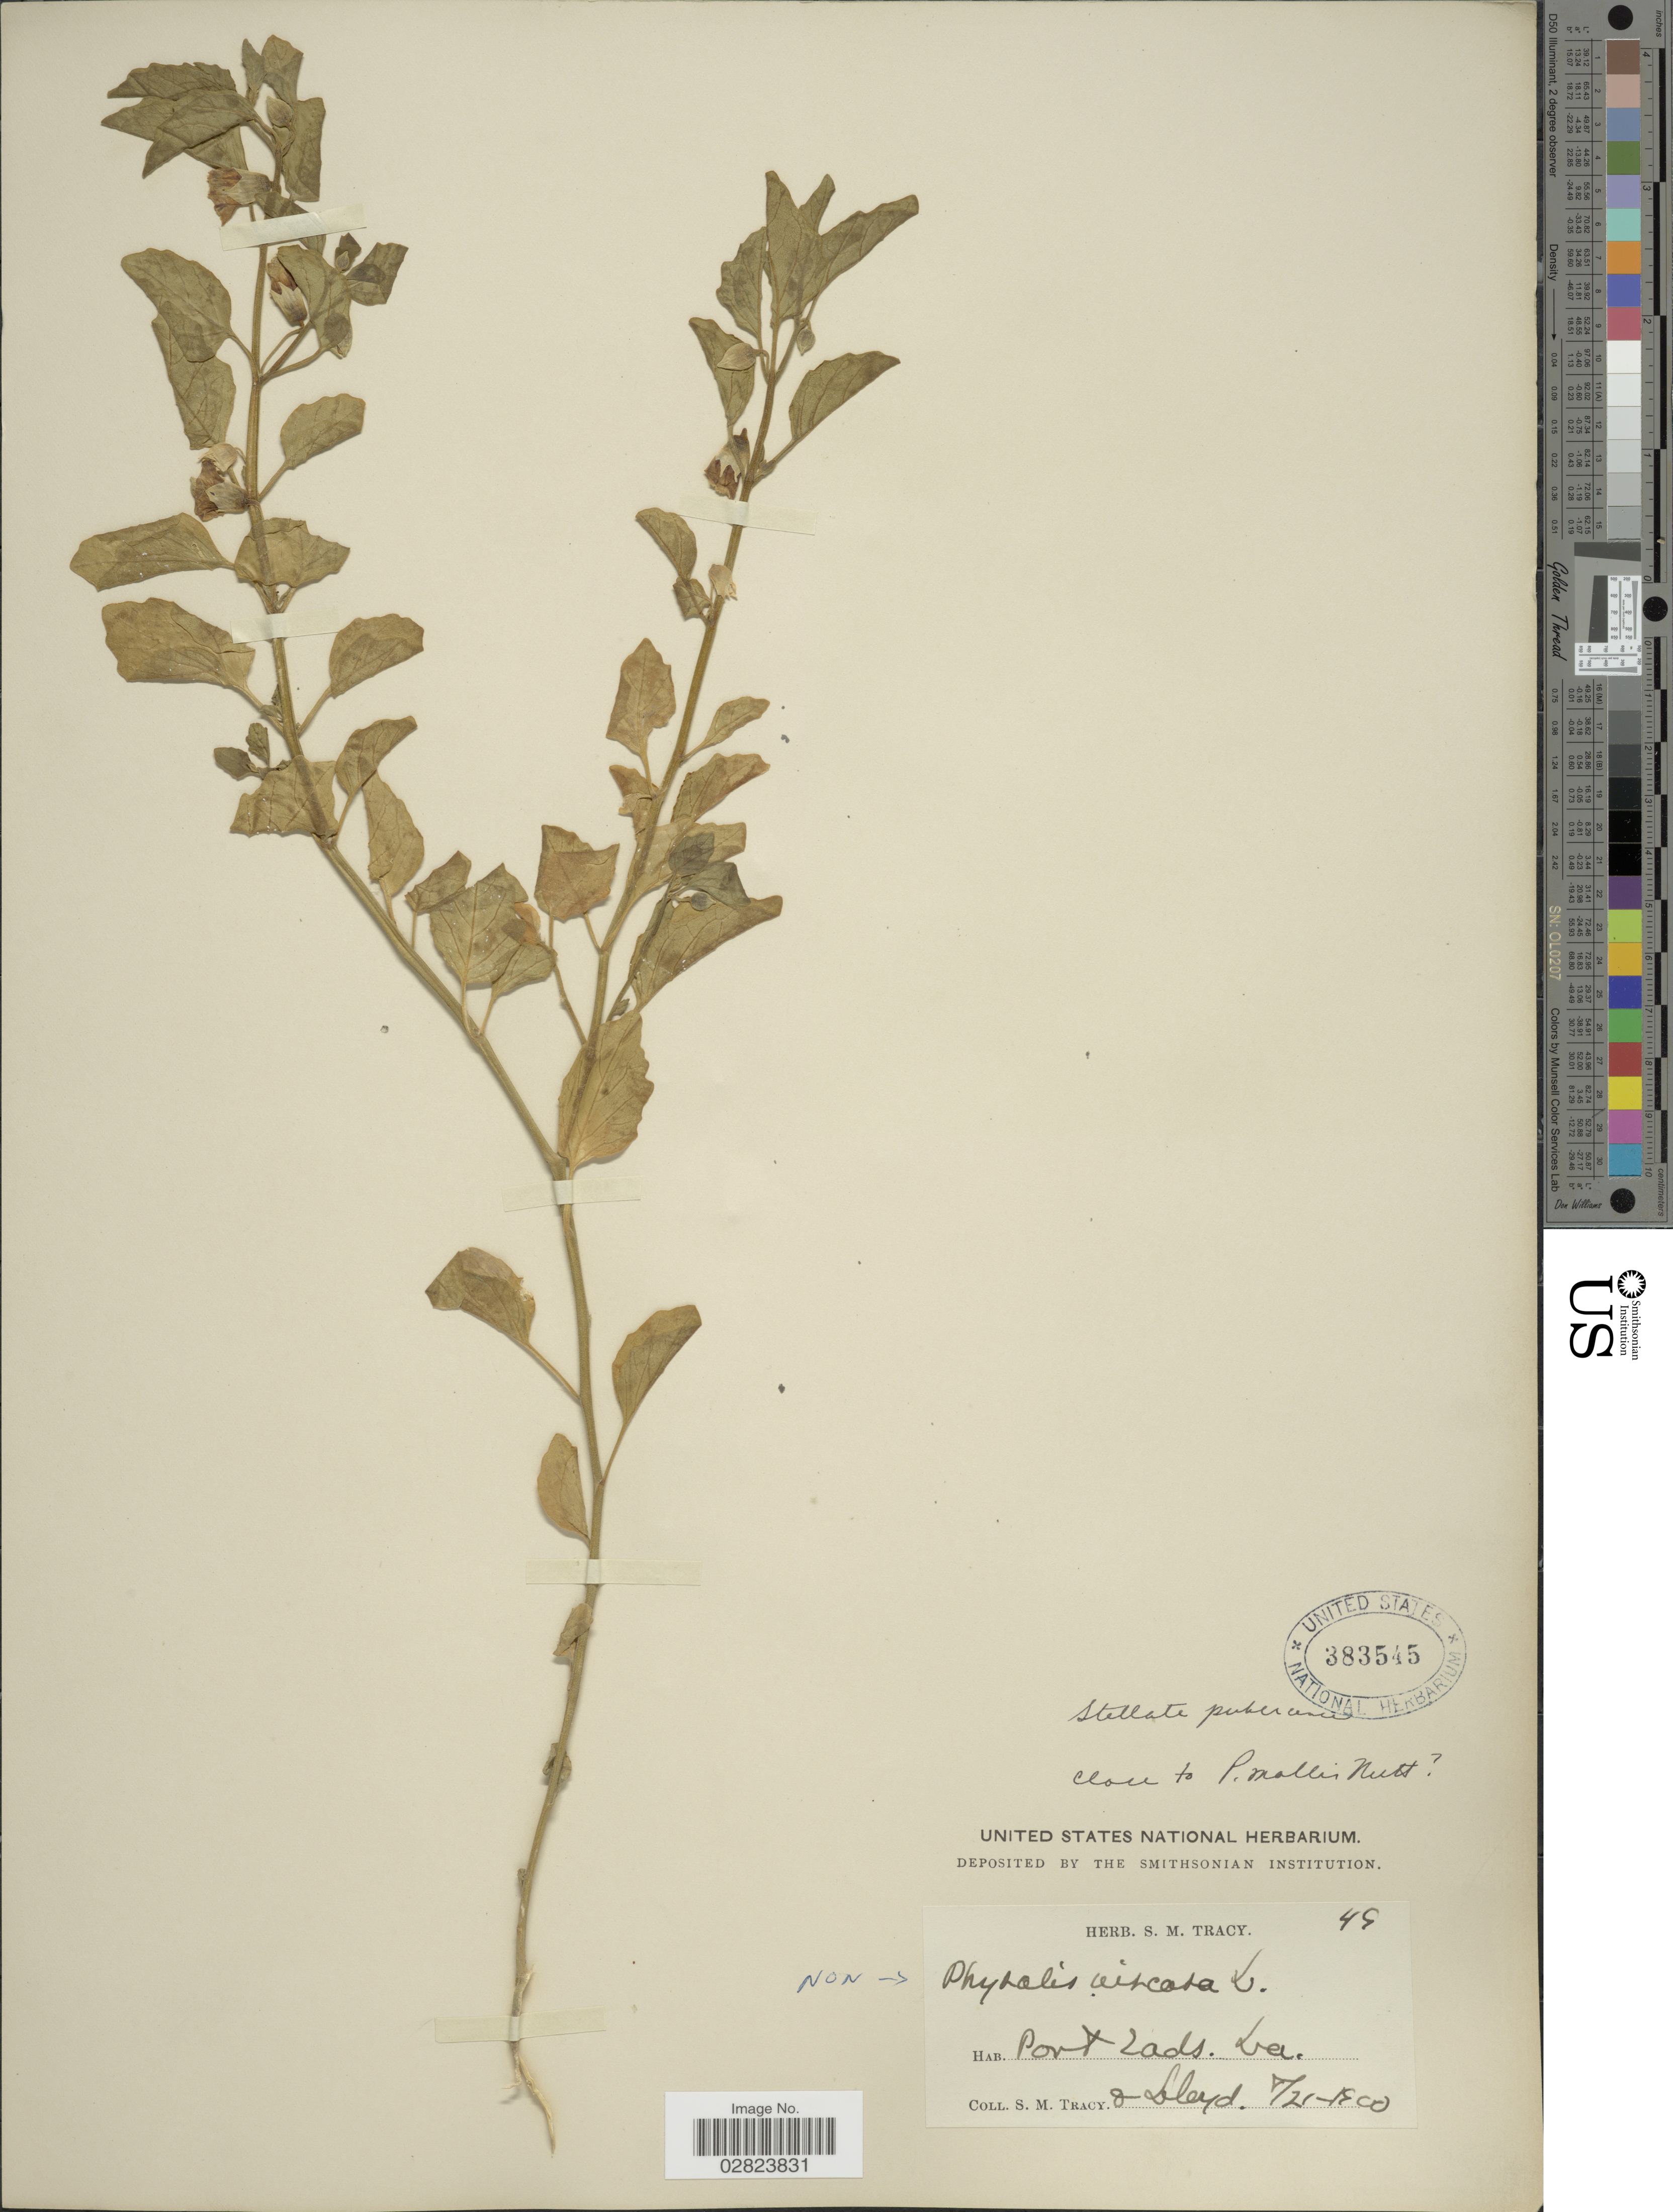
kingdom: Plantae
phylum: Tracheophyta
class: Magnoliopsida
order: Solanales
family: Solanaceae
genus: Physalis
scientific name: Physalis maritima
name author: M.A. Curtis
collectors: S. M. Tracy & -- Lloyd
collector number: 49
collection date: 1900-07-21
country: United States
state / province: Louisiana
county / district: Plaquemines Parish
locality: Port Eads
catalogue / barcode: US 383545